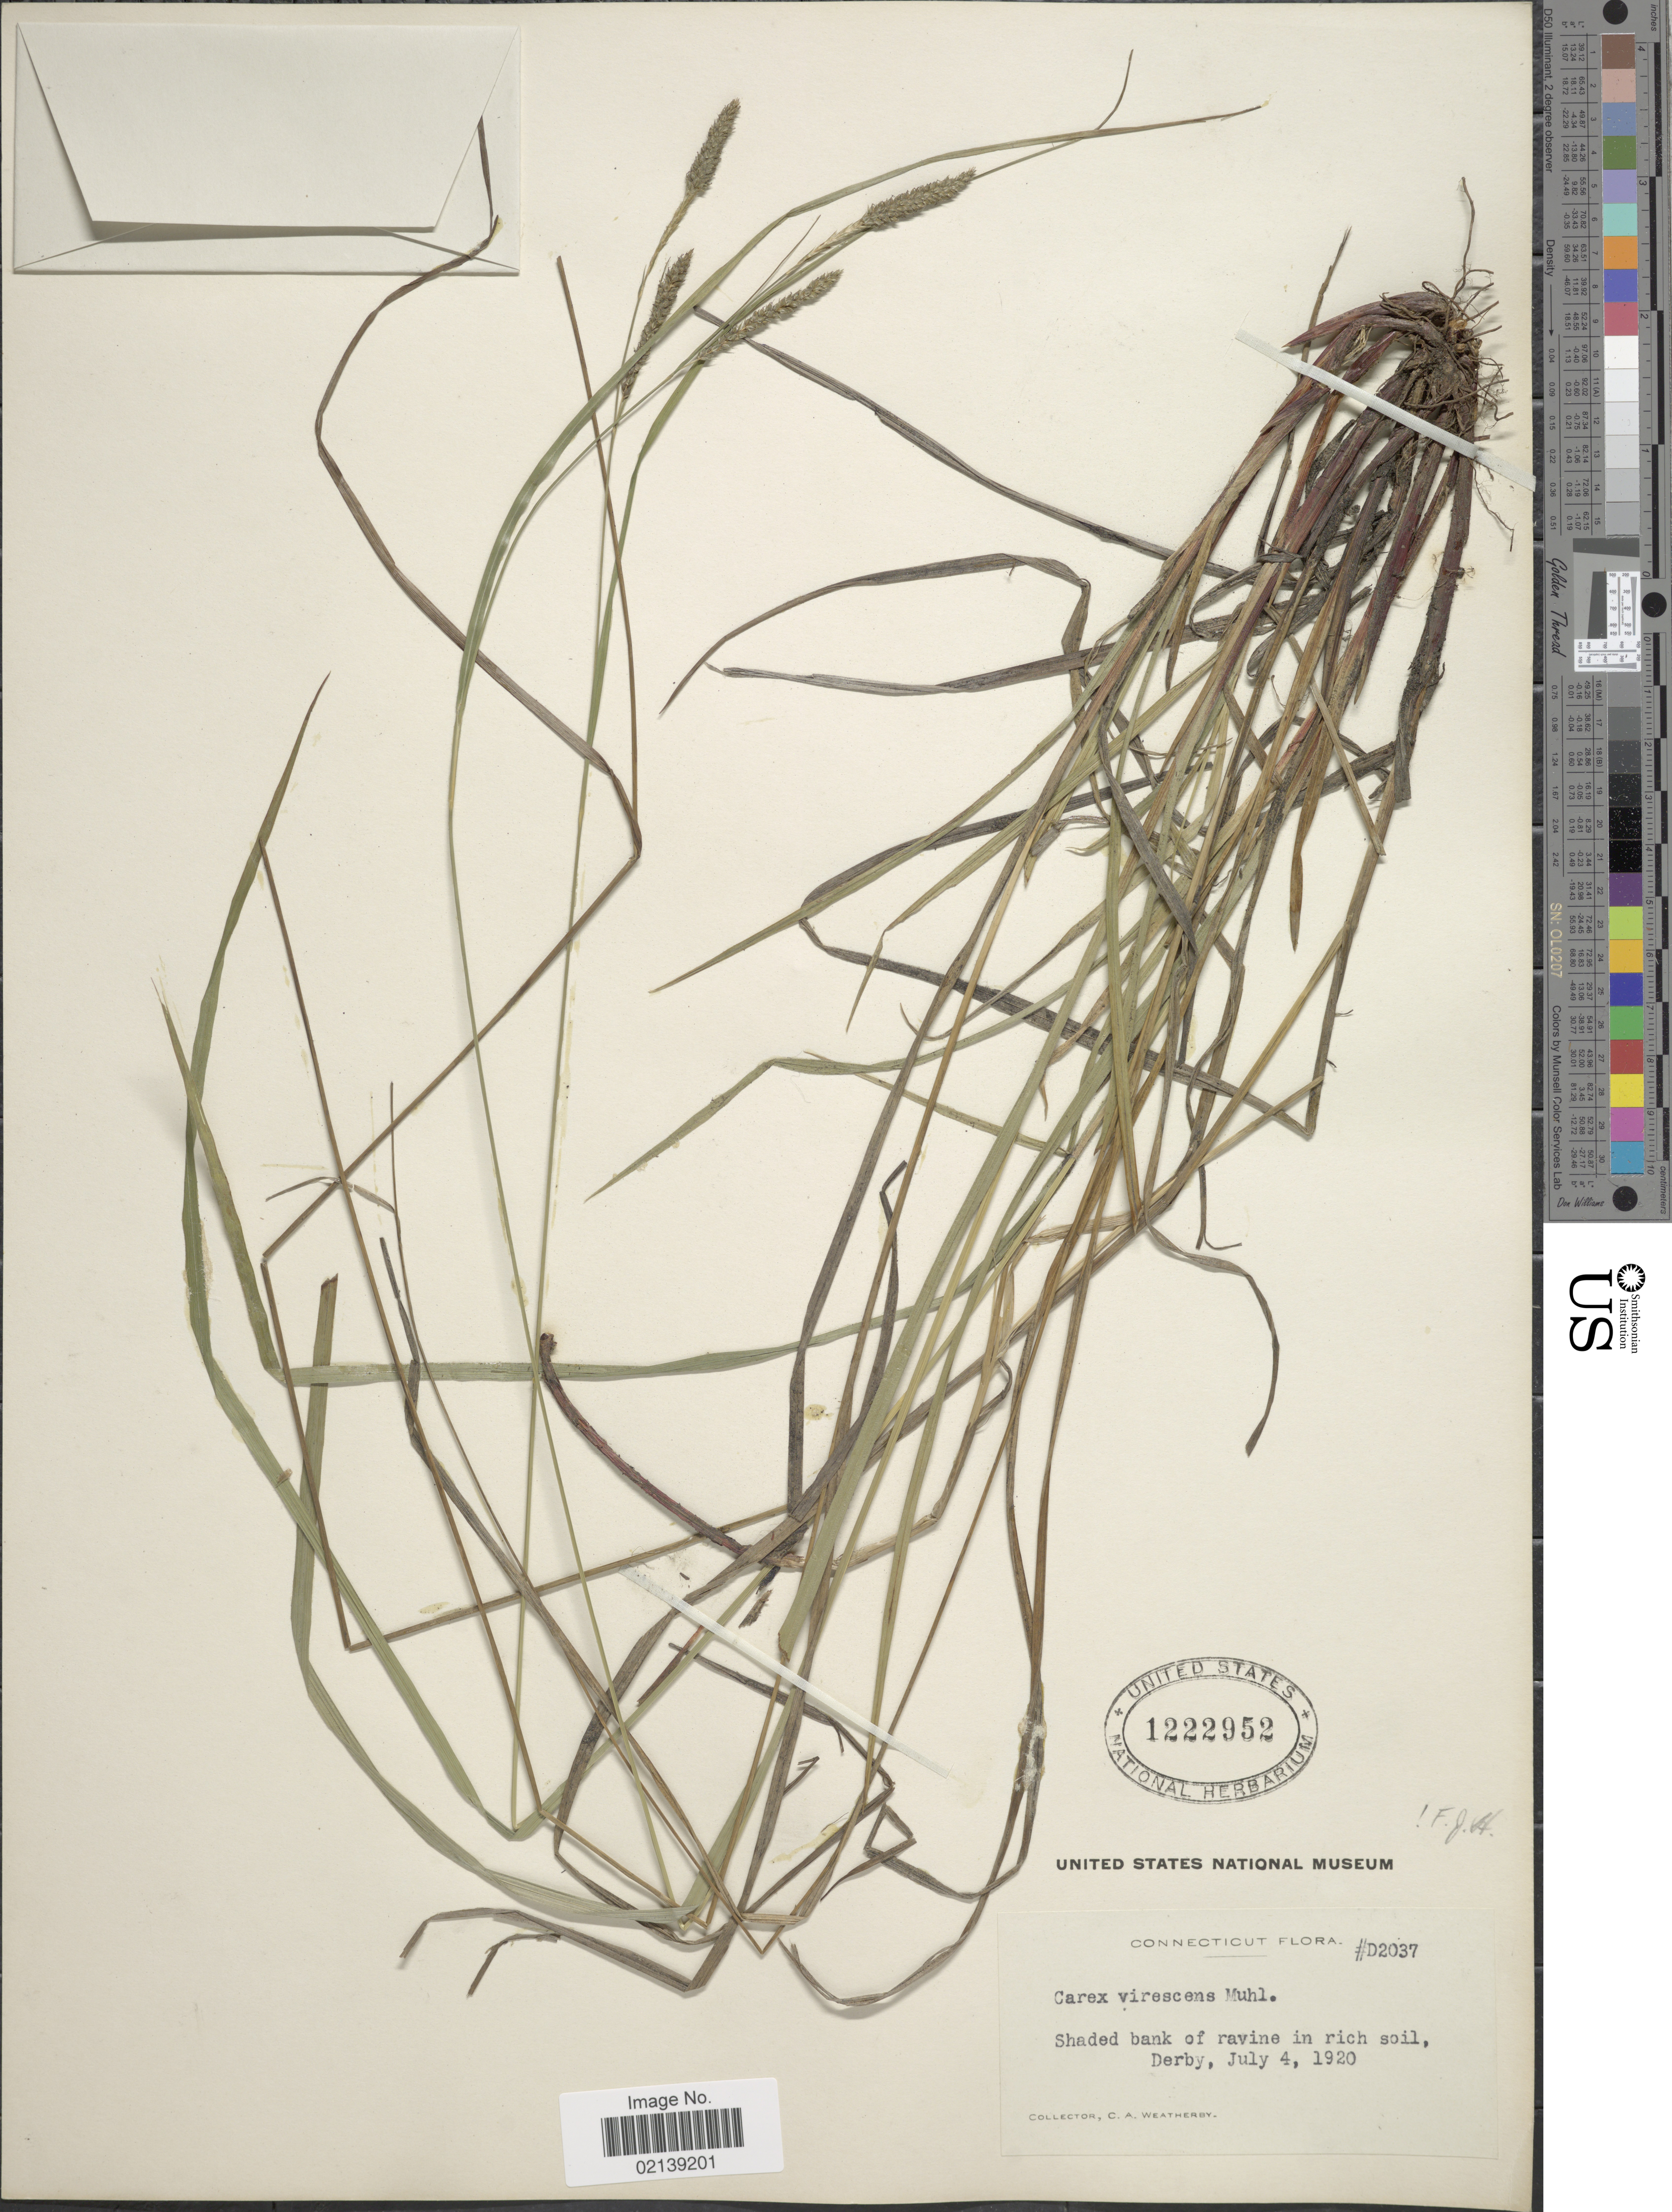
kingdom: Plantae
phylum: Tracheophyta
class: Liliopsida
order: Poales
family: Cyperaceae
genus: Carex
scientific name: Carex virescens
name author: Muhl. ex Willd.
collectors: C. A. Weatherby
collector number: D2037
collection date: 1920-07-04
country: United States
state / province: Connecticut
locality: Shaded bank of ravine in rich soil, Derby.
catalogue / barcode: US 1222952